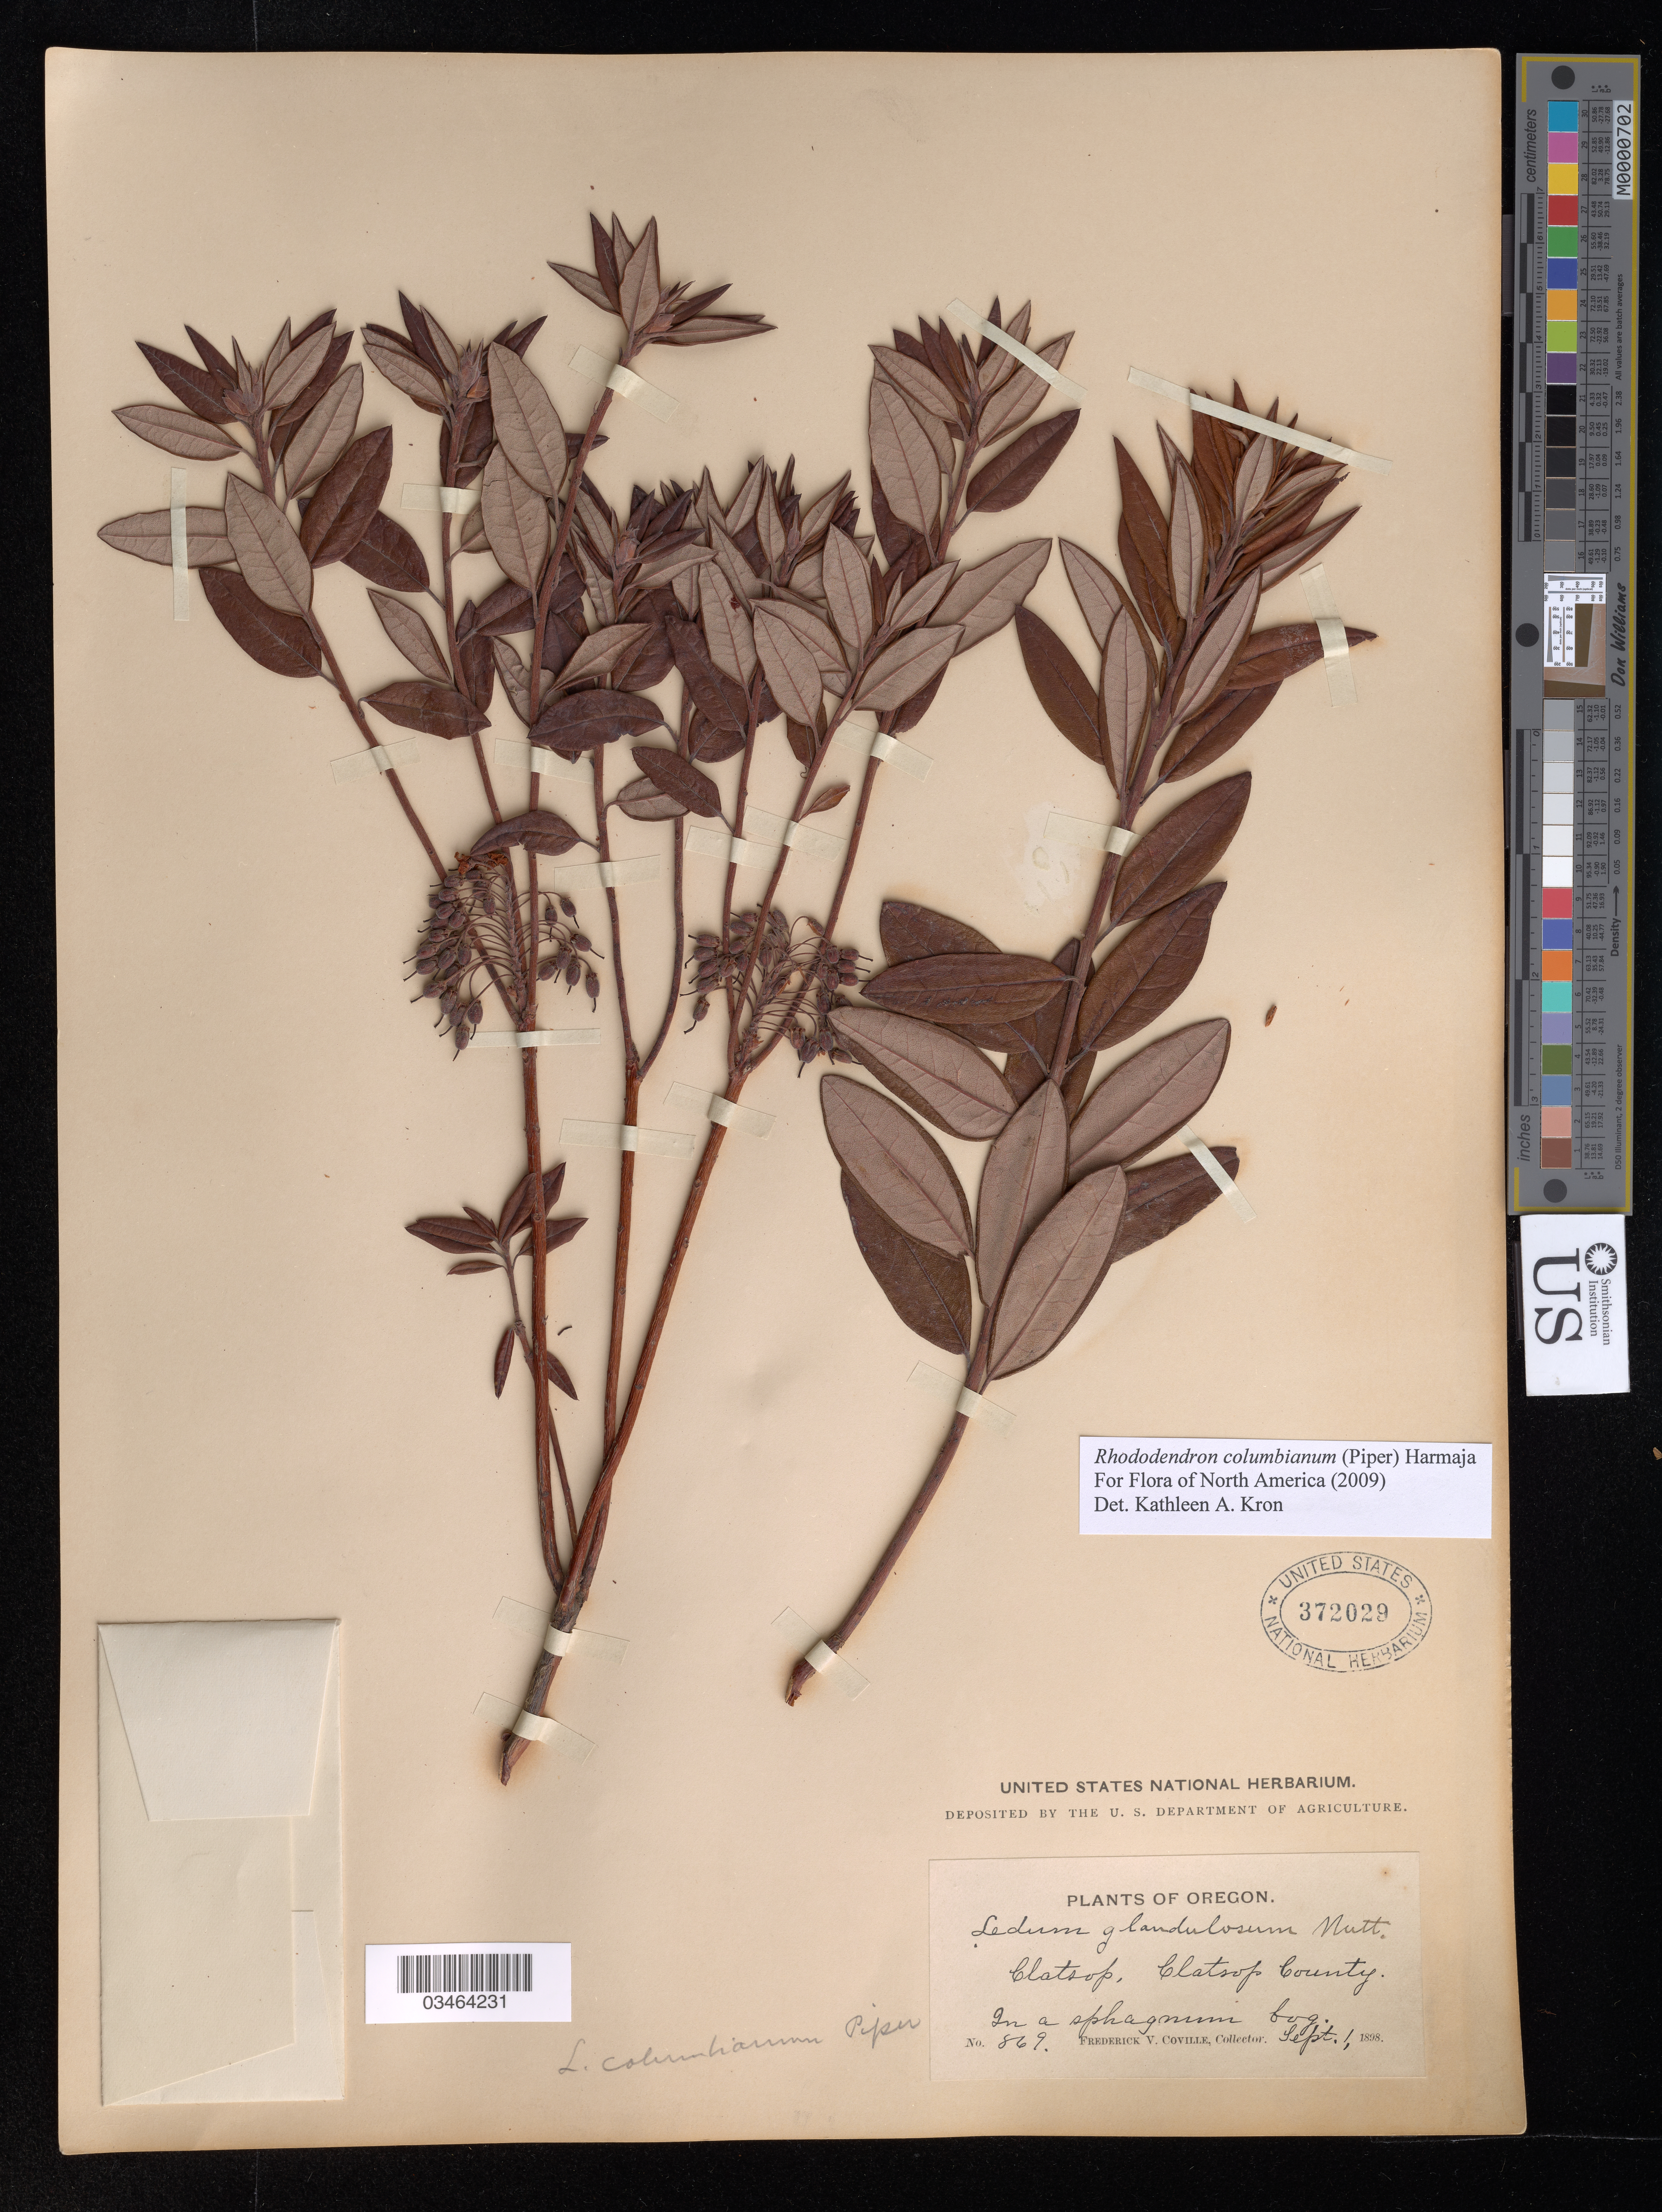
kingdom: Plantae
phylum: Tracheophyta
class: Magnoliopsida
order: Ericales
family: Ericaceae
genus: Rhododendron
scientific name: Rhododendron columbianum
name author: (Piper) Harmaja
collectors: F. V. Coville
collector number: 869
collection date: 1898-09-01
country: United States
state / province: Oregon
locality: Clatsop, Clatsop County.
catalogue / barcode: US 372029